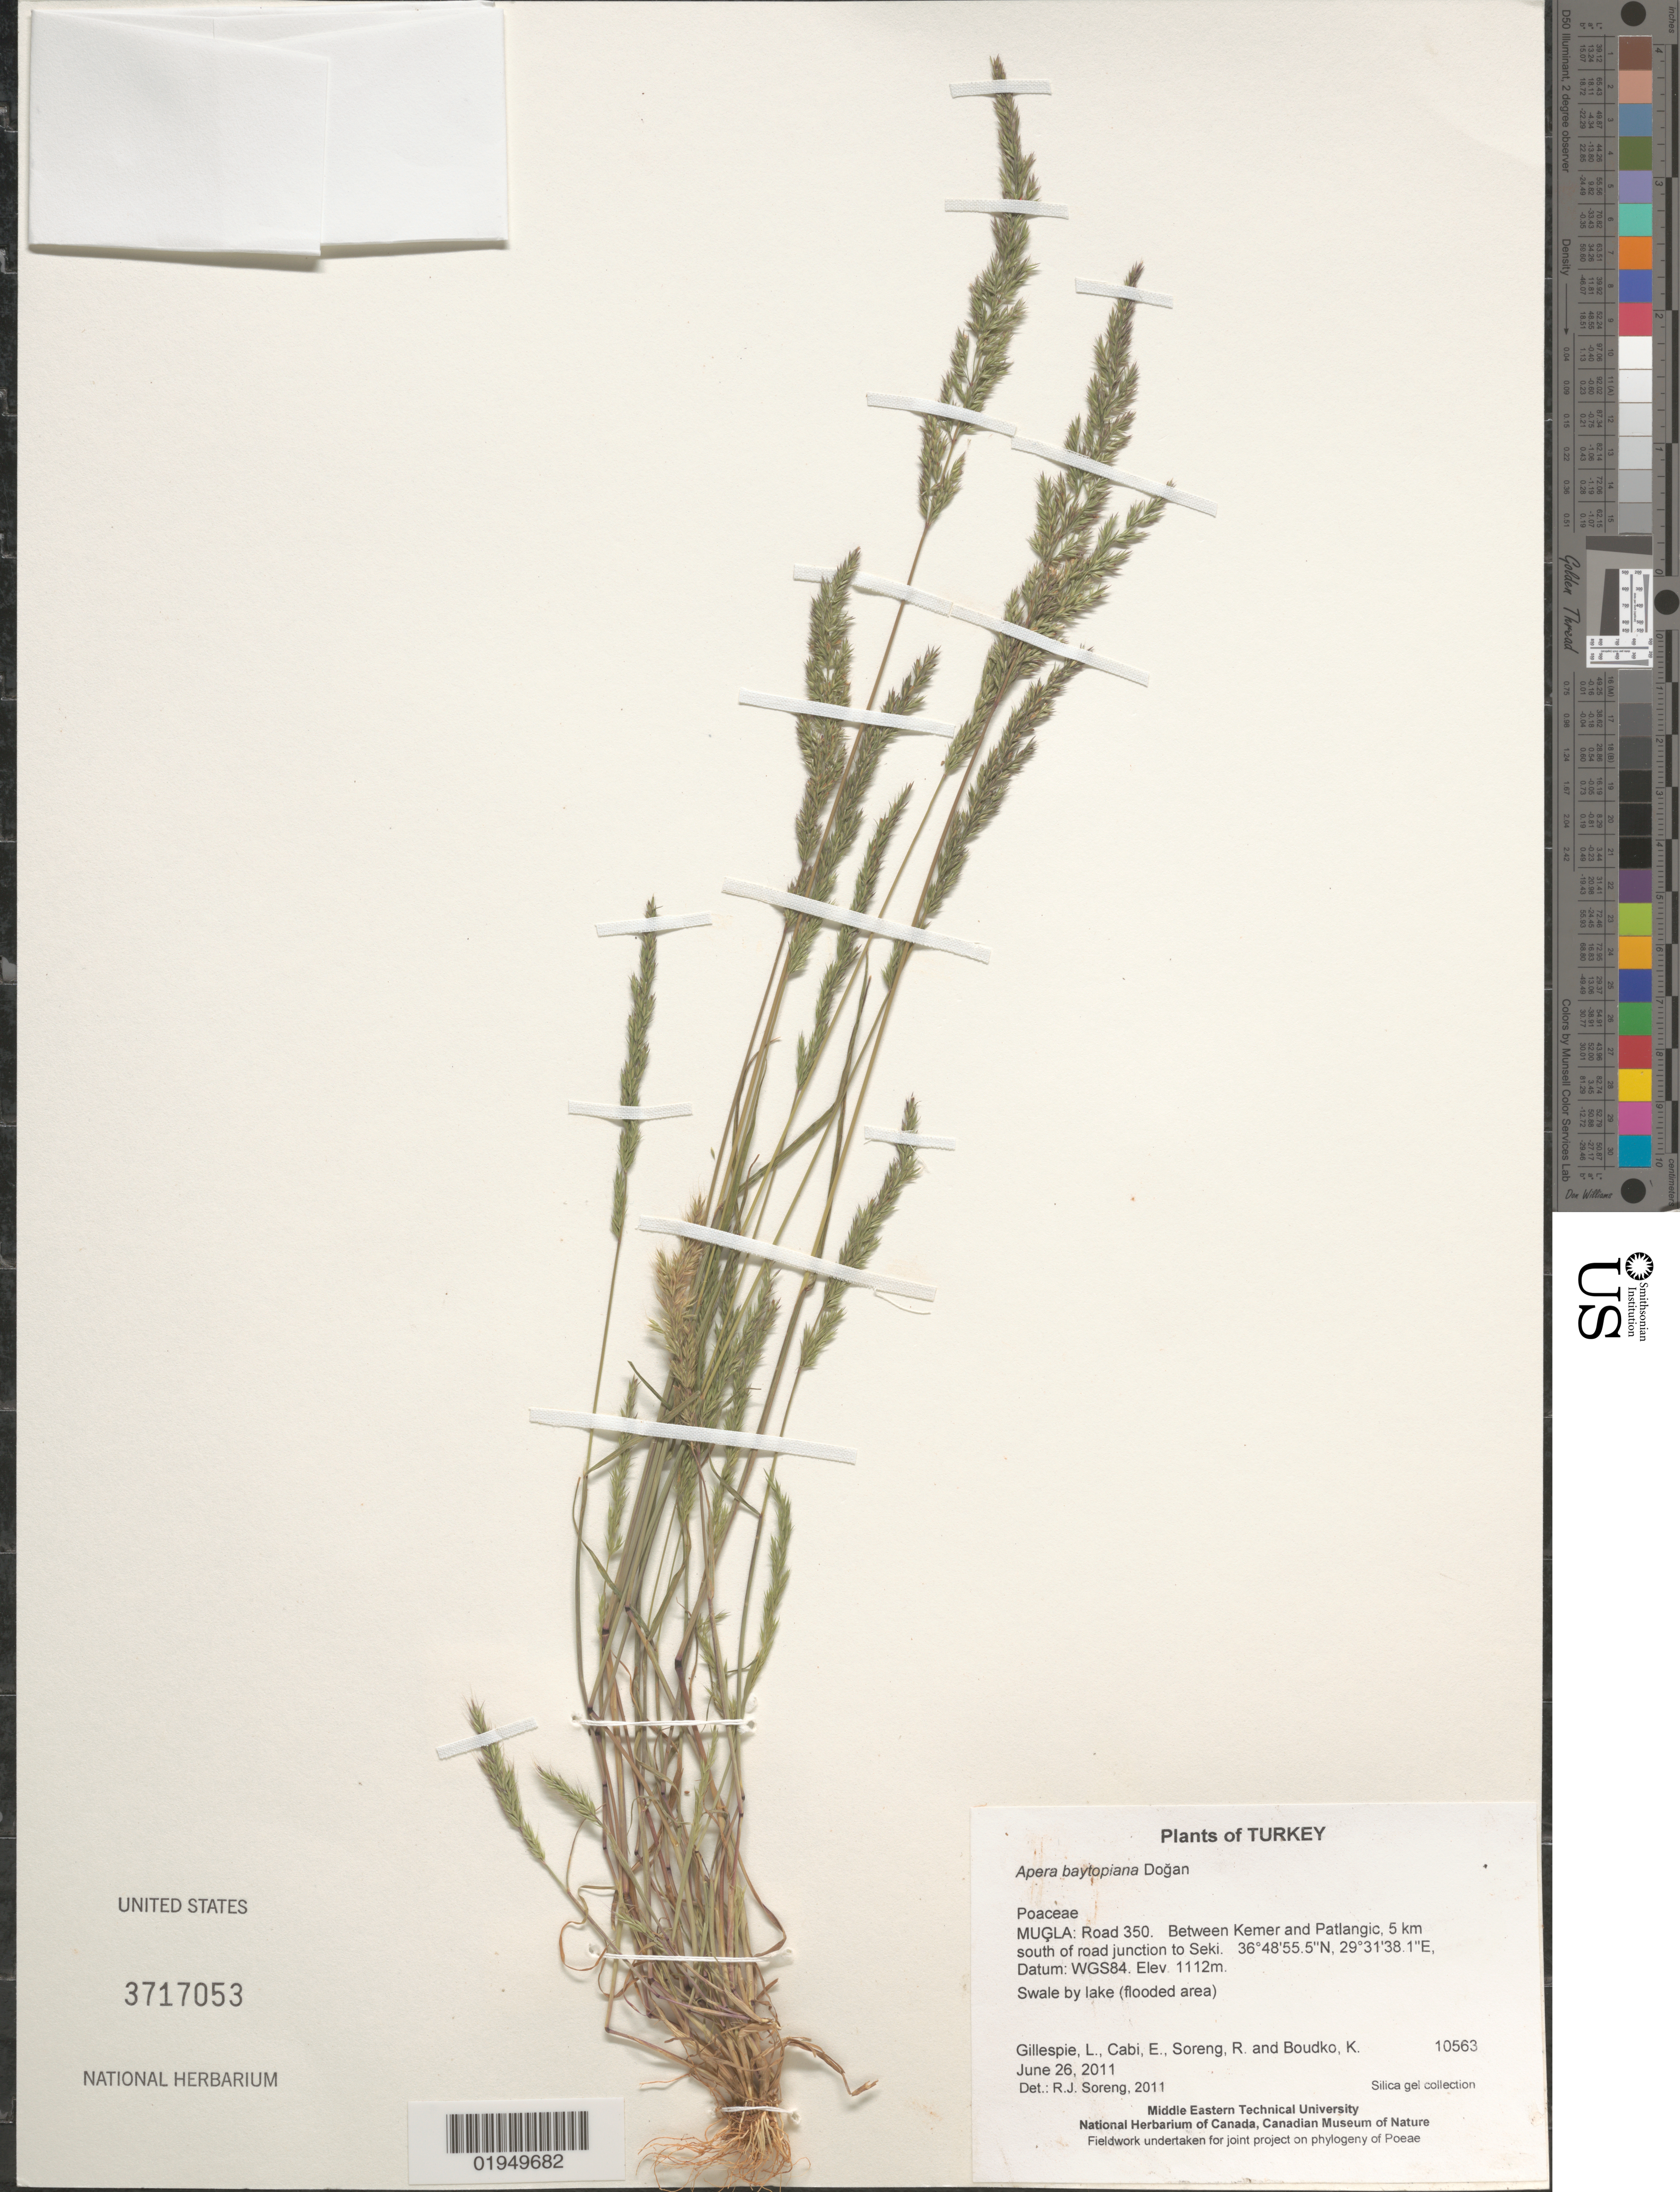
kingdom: Plantae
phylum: Tracheophyta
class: Liliopsida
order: Poales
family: Poaceae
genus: Apera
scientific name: Apera baytopiana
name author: Doğan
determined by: Soreng, Robert J., Research Associate (BOT), Smithsonian Institution - National Museum of Natural History (UNITED STATES)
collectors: L. J. Gillespie, E. Cabi, R. J. Soreng & K. Boudko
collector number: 10563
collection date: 2011-06-26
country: Turkey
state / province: Mugla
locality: Road 350. Between Kemer and Patlangic, 5 km south of road junction to Seki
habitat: Swale by lake (flooded area)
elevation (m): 1112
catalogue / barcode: US 3717053